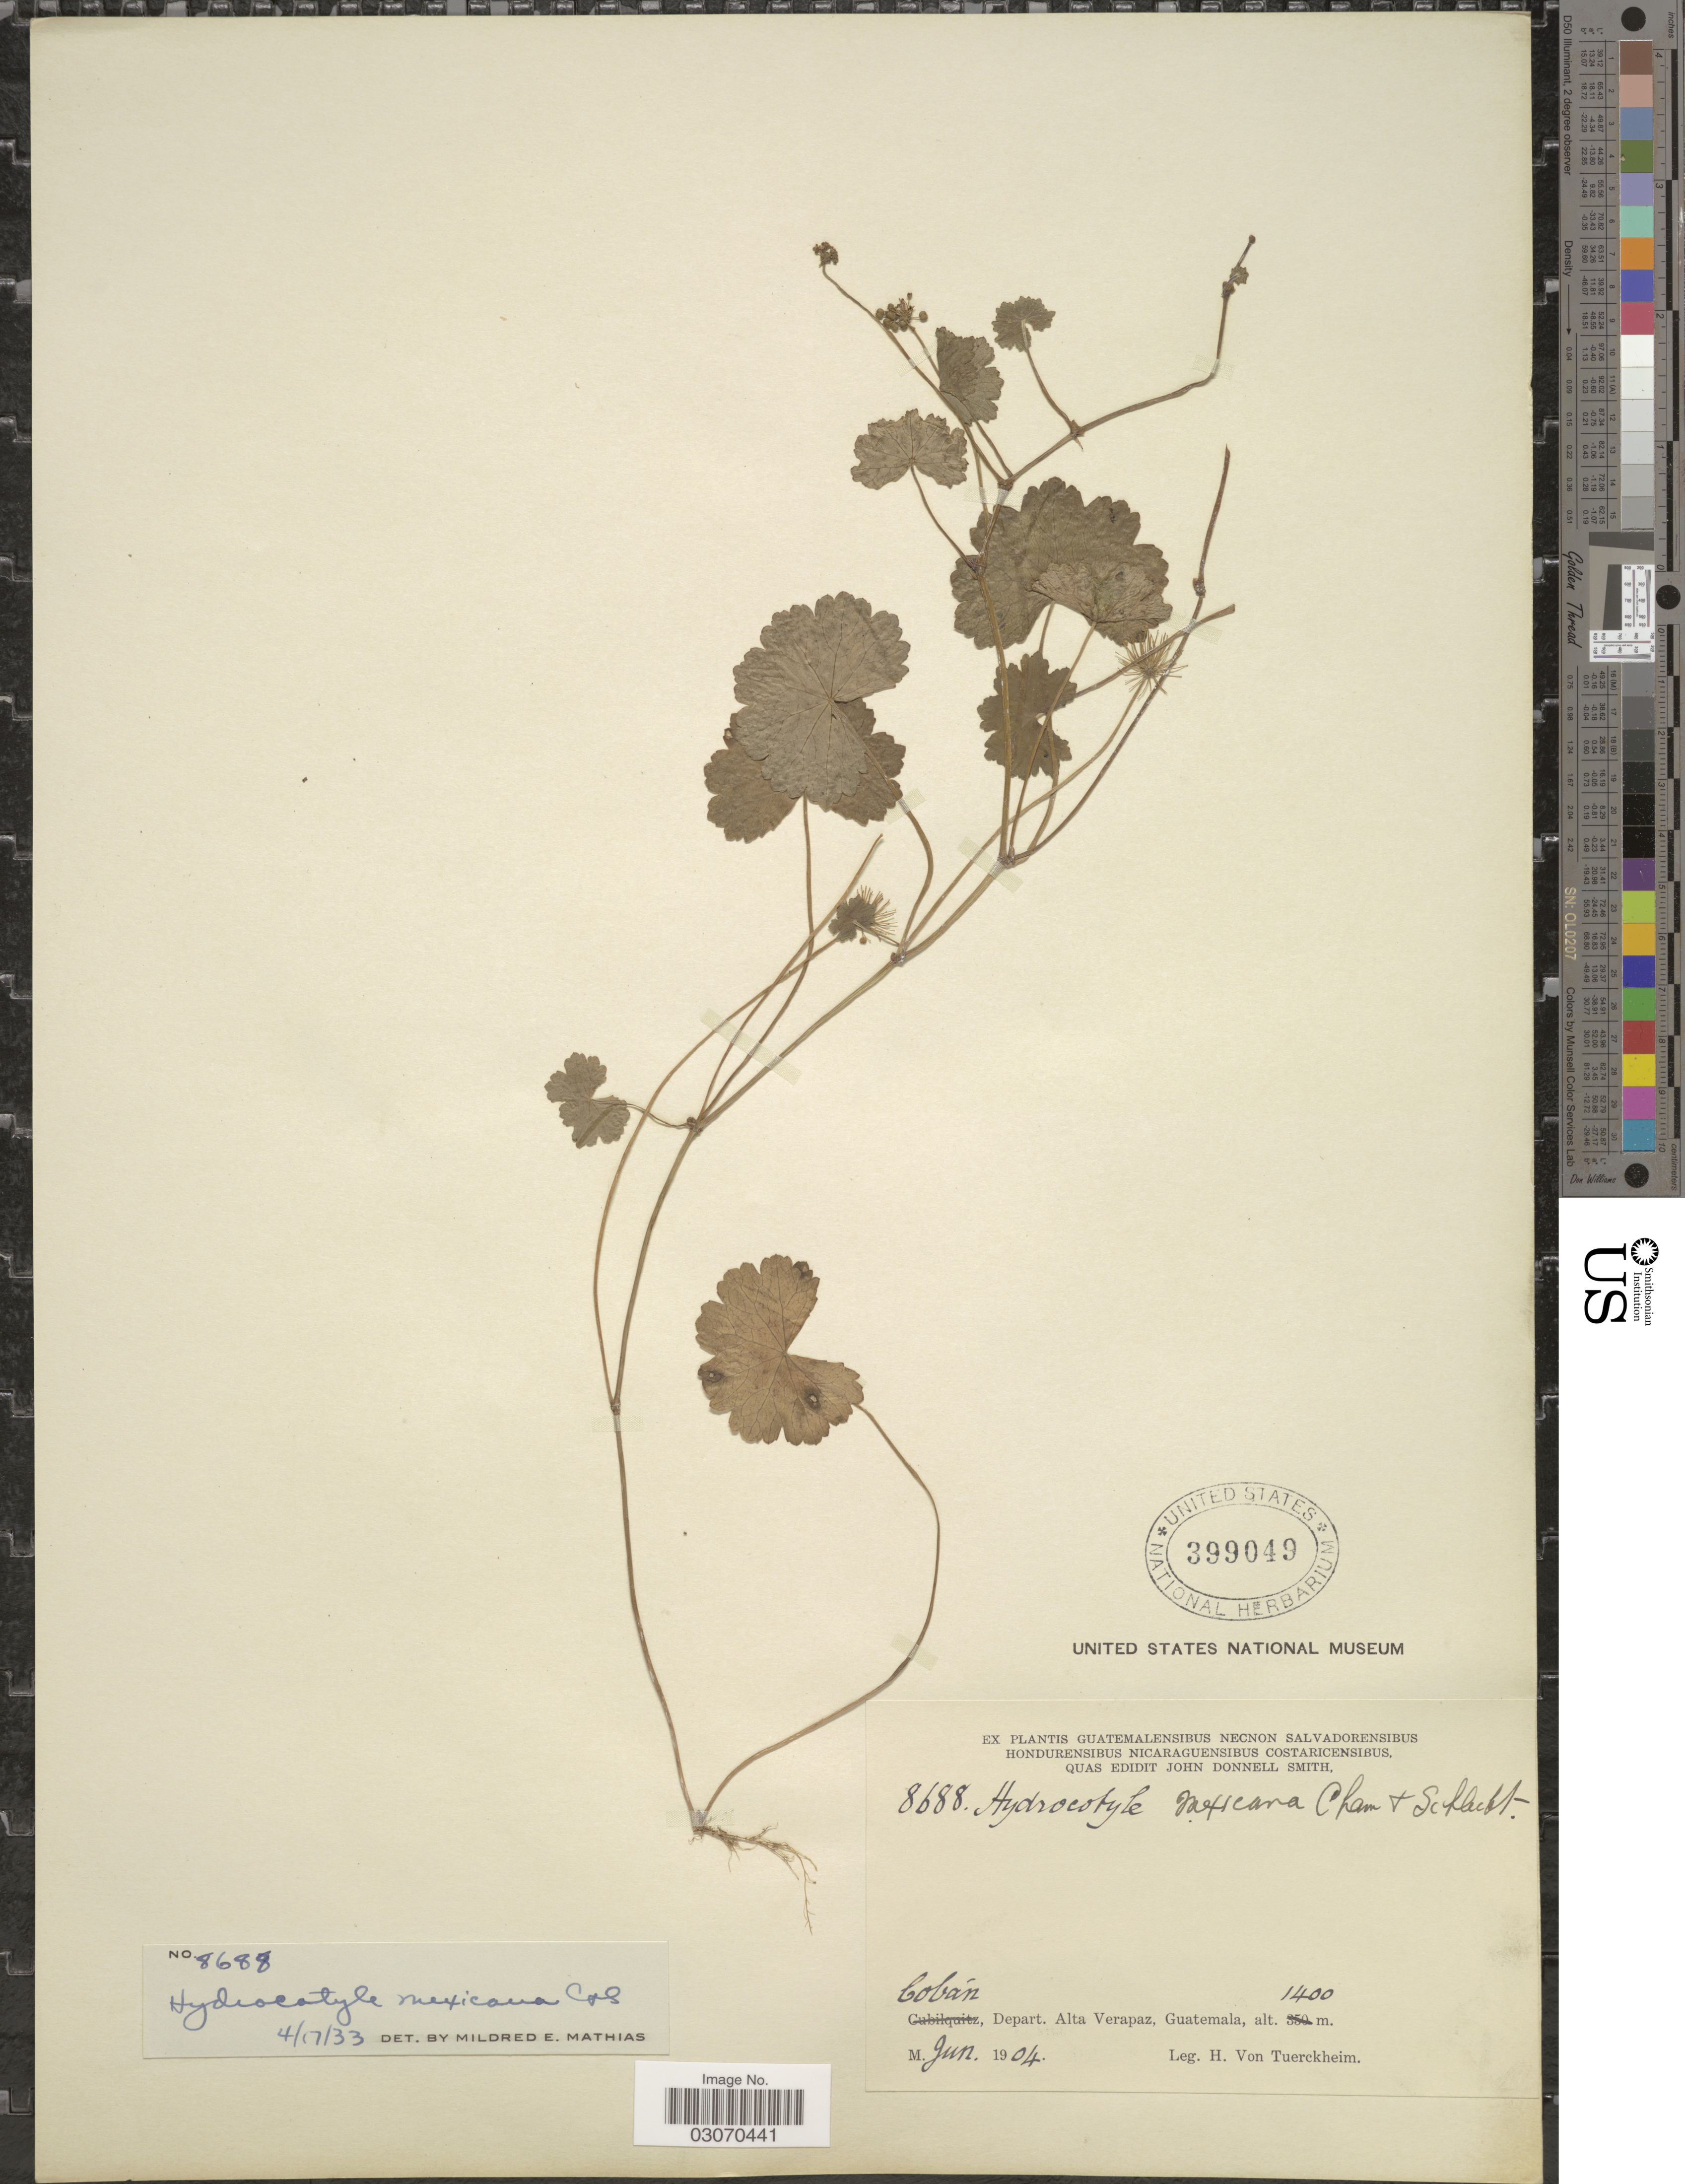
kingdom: Plantae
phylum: Tracheophyta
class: Magnoliopsida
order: Apiales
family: Araliaceae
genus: Hydrocotyle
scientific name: Hydrocotyle mexicana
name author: Schltdl. & Cham.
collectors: H. von Türckheim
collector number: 8688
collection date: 1904-06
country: Guatemala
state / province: Alta Verapaz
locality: Cobán, Depart, Alta Verapaz.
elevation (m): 1400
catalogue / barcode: US 399049